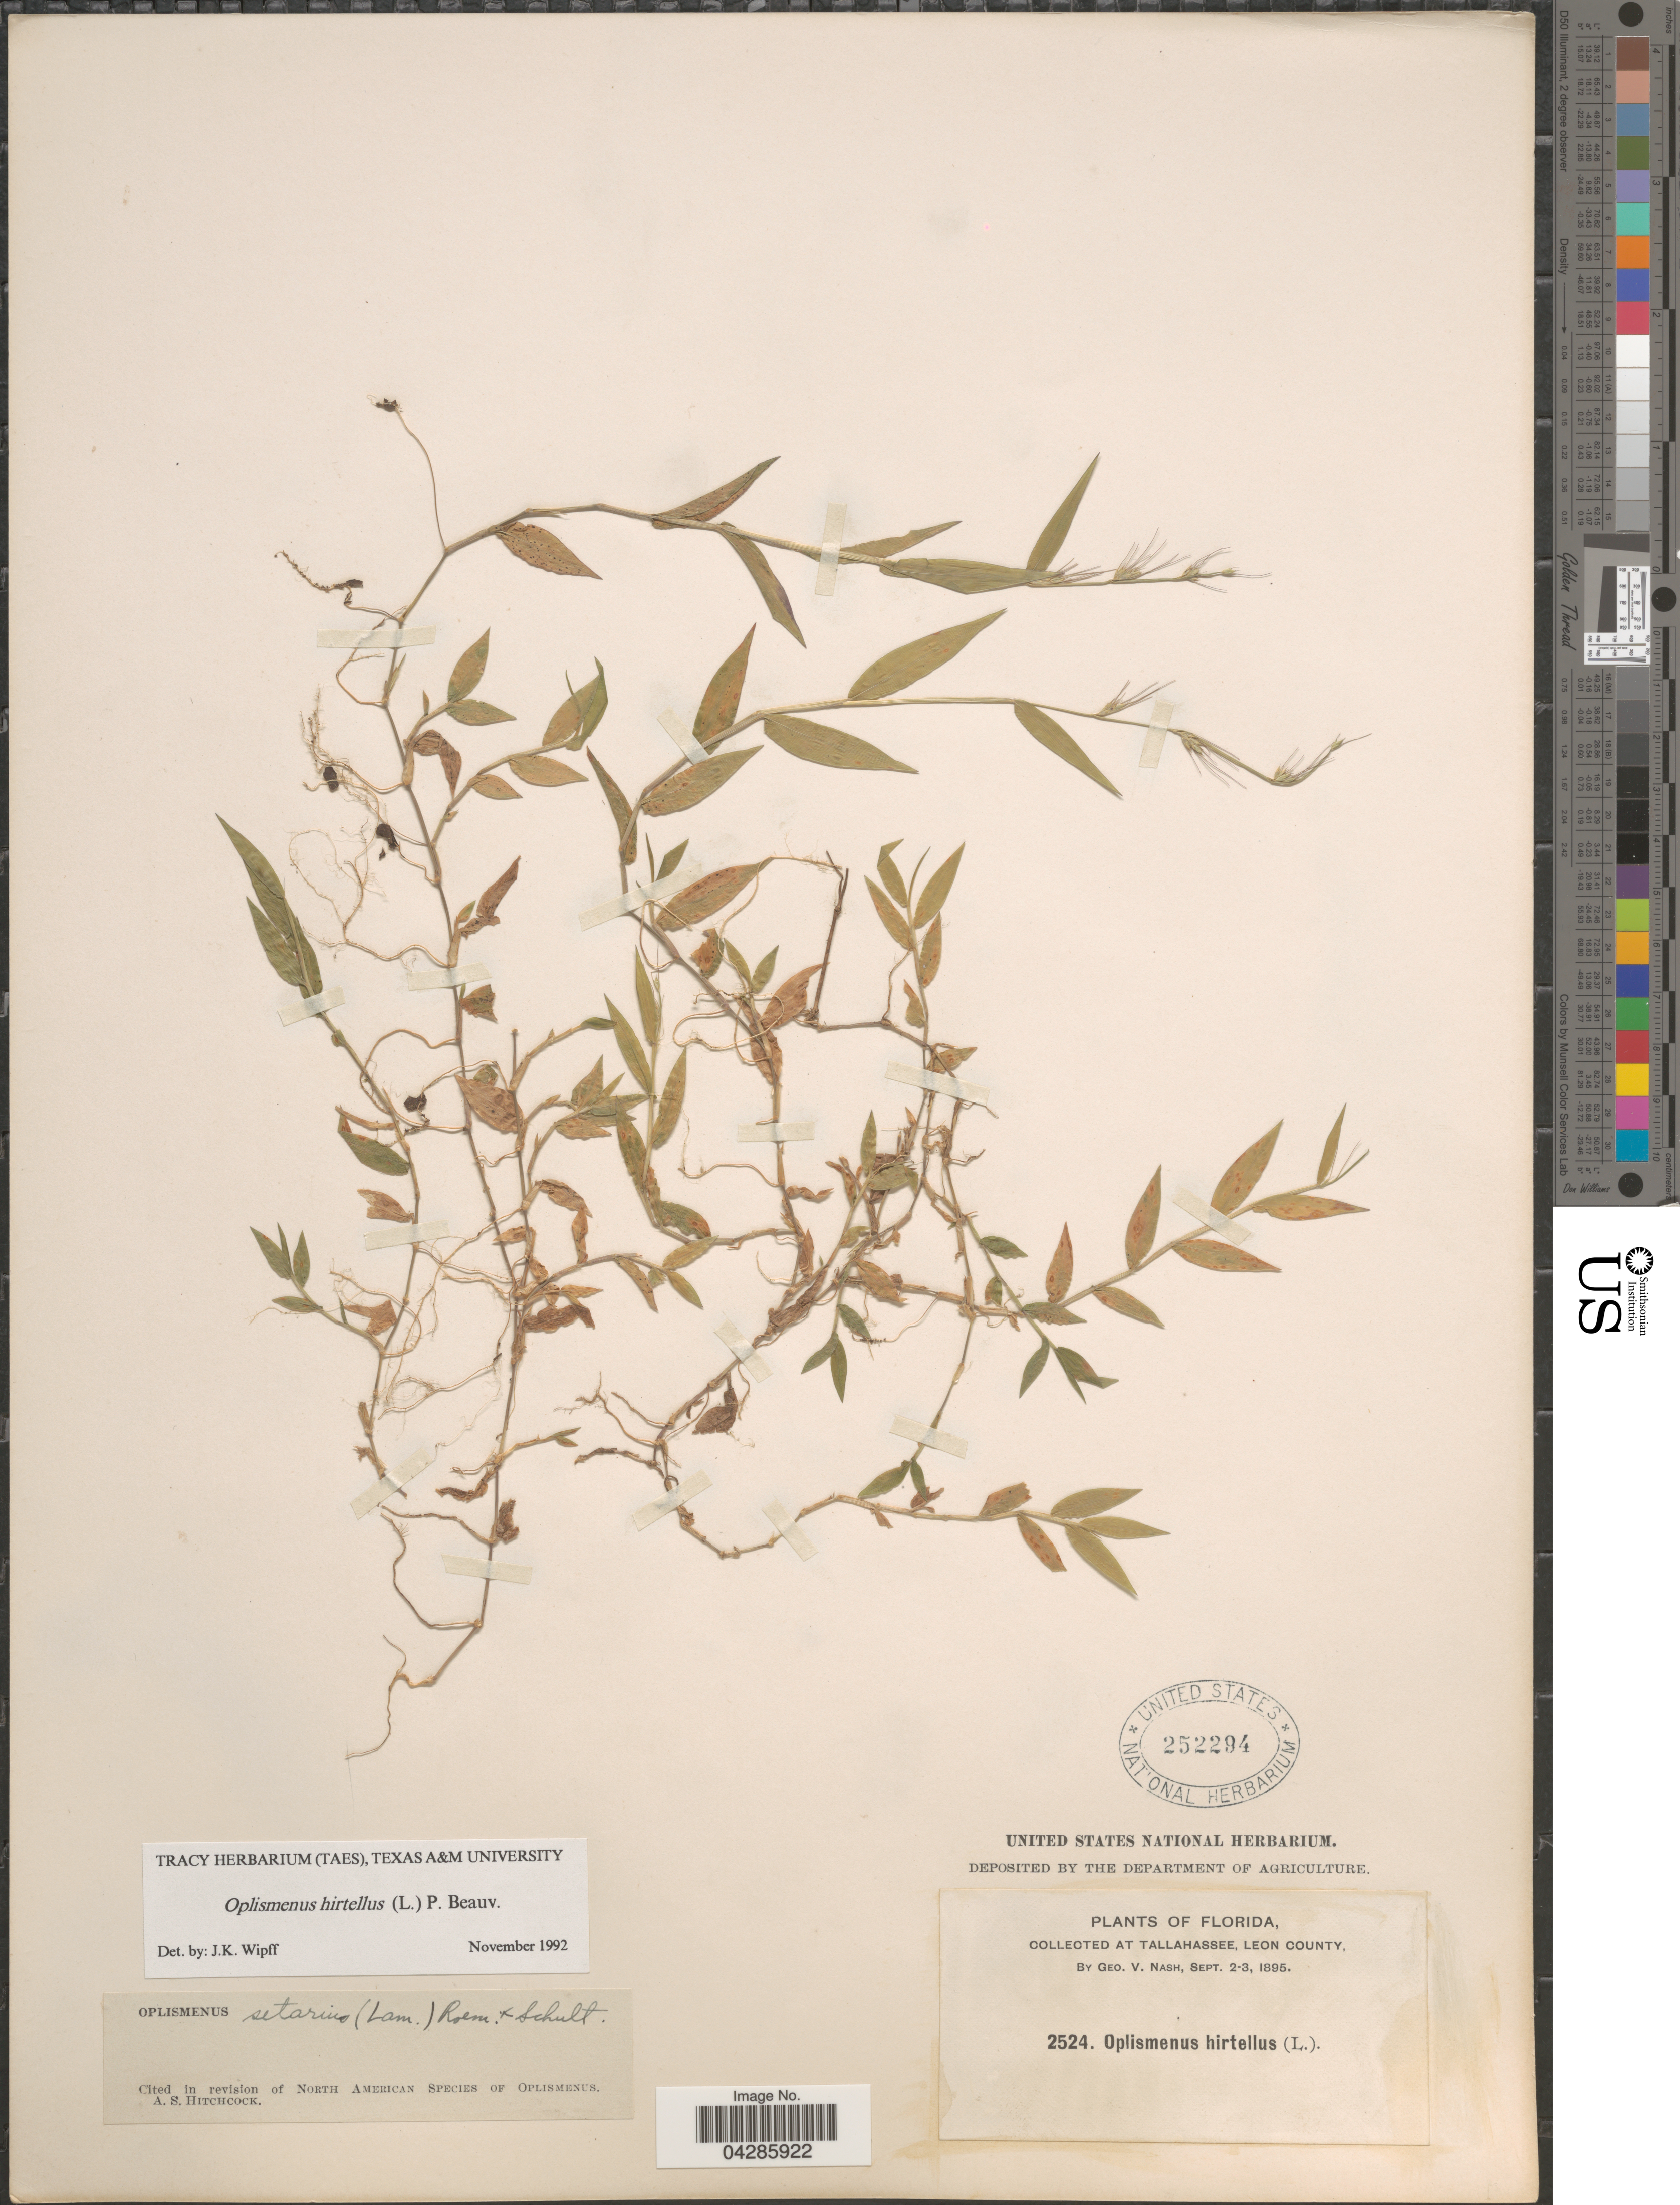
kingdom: Plantae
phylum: Tracheophyta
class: Liliopsida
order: Poales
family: Poaceae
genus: Oplismenus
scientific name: Oplismenus hirtellus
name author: (L.) P. Beauv.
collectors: G. V. Nash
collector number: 2524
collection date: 1895-09-02/1895-09-03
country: United States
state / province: Florida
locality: At Tallahassee, Leon County.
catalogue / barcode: US 252294